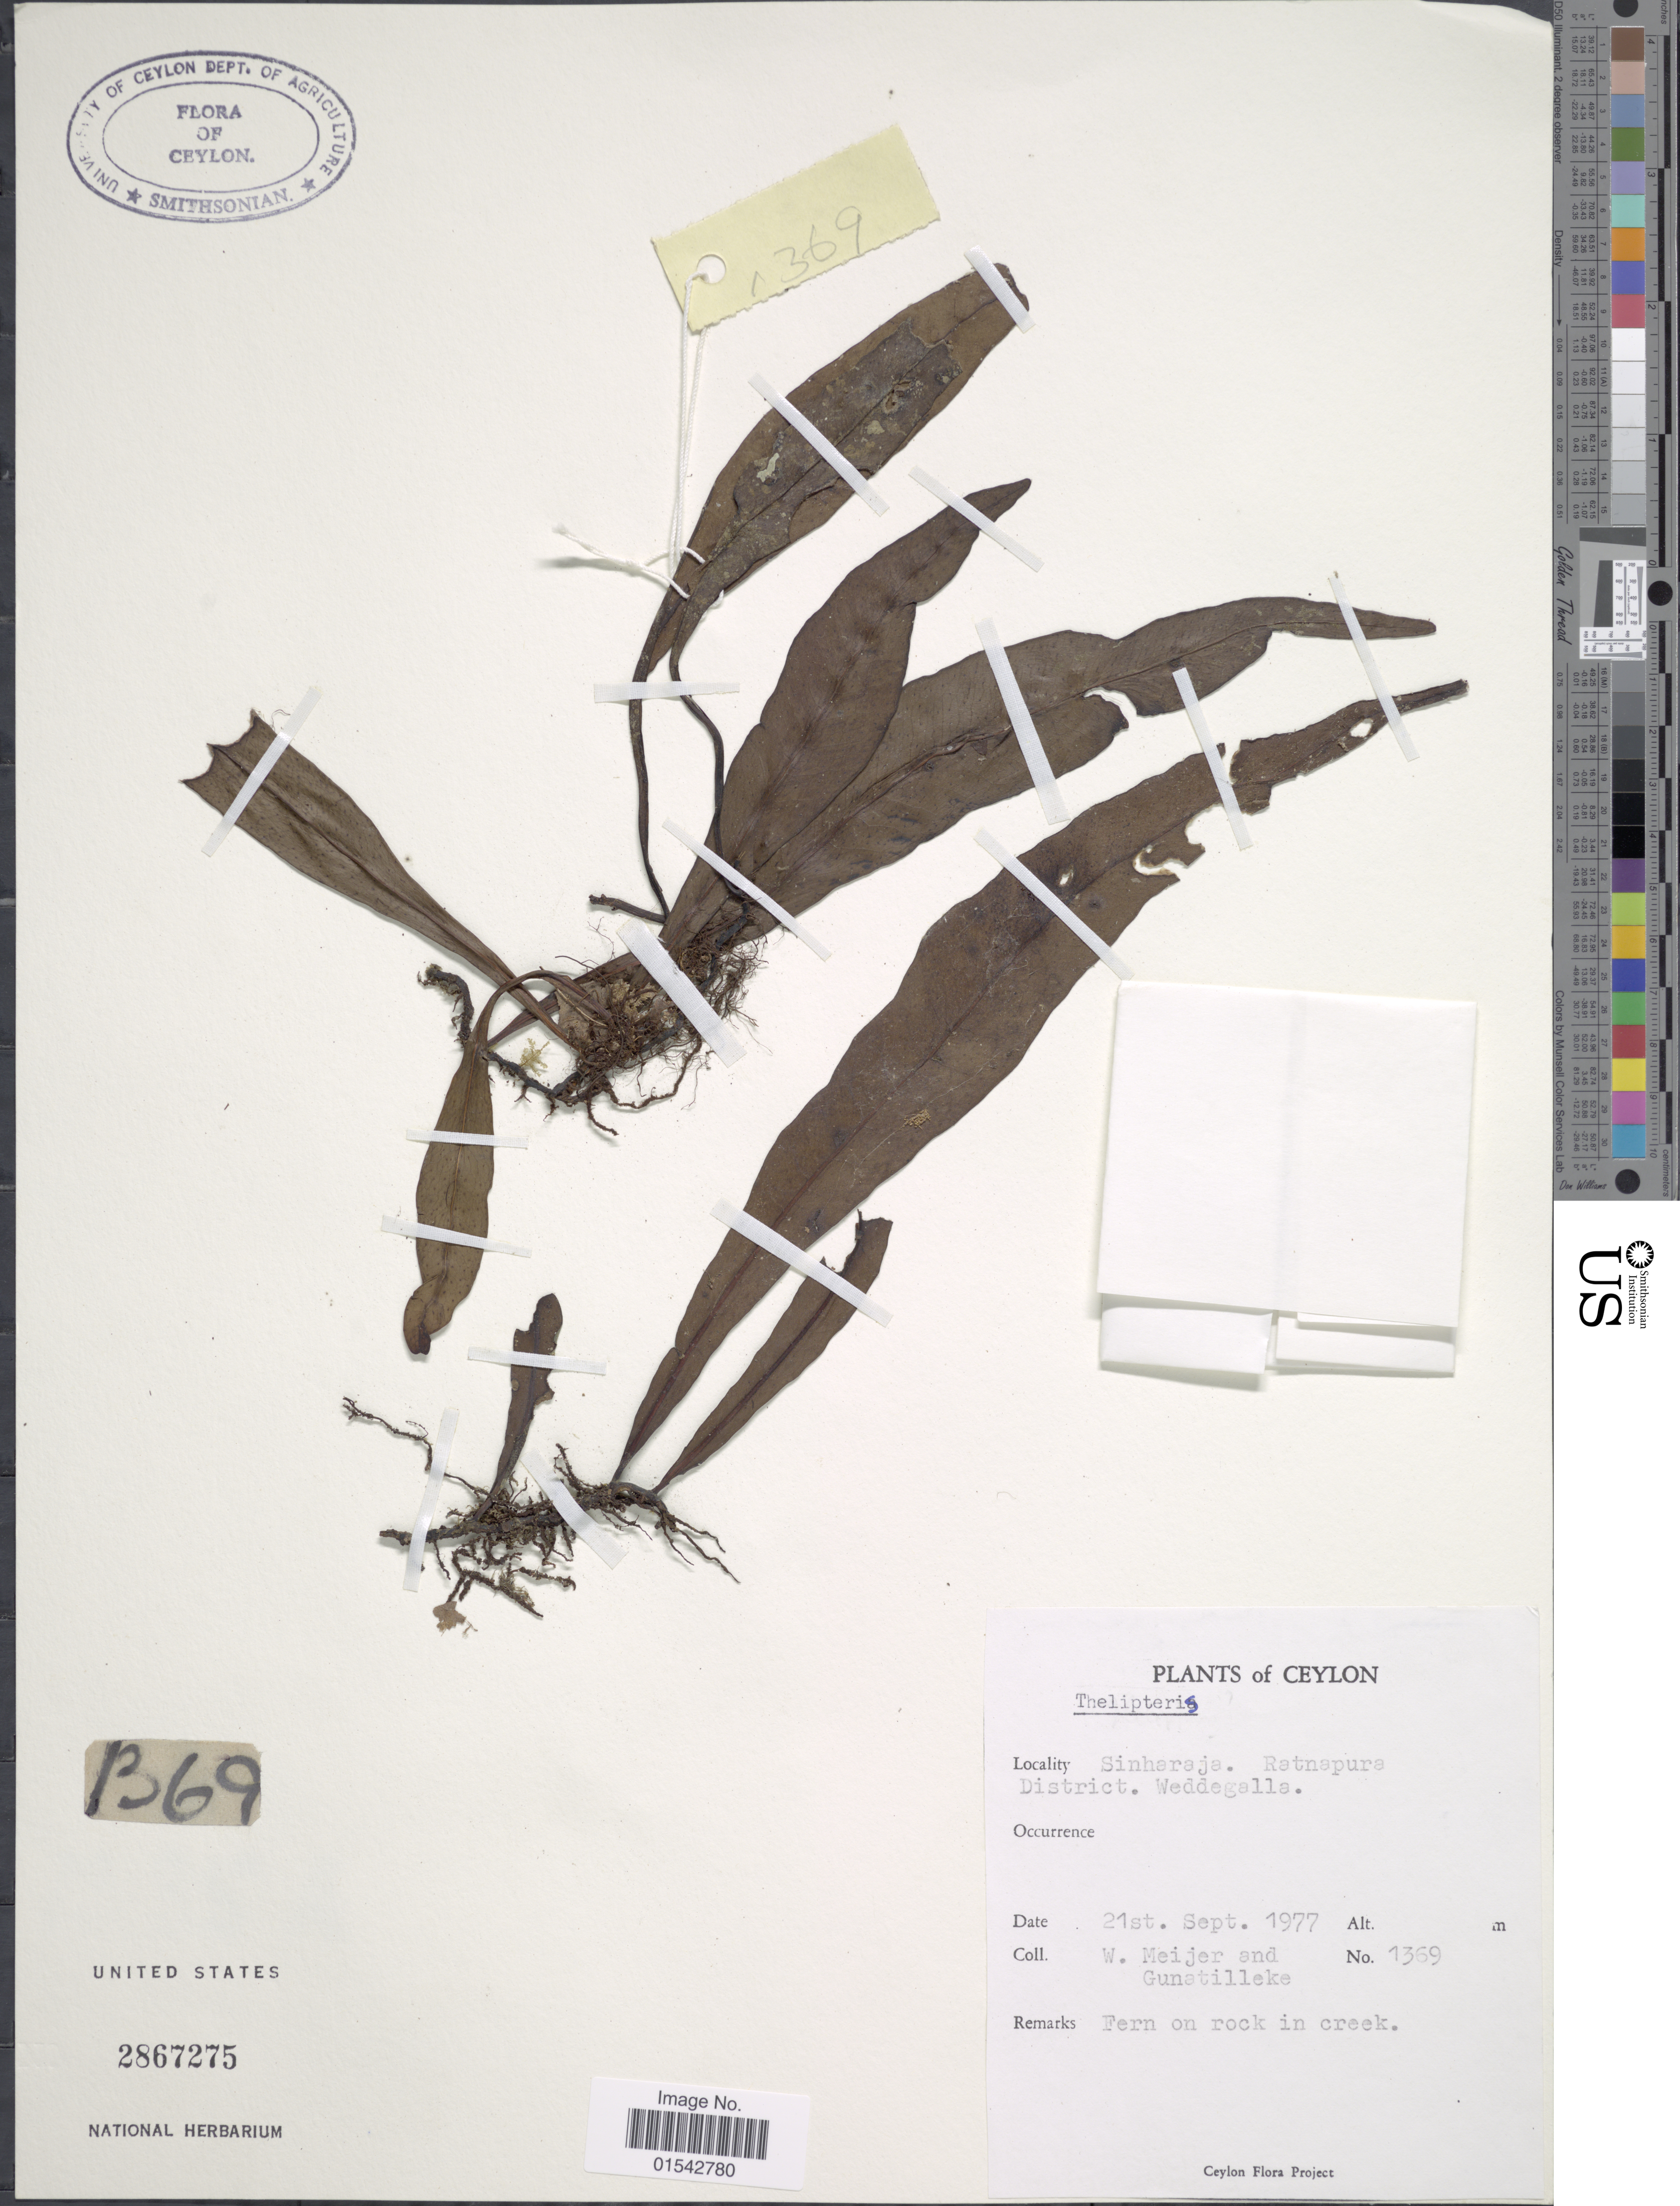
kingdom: Plantae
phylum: Tracheophyta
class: Polypodiopsida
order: Polypodiales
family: Thelypteridaceae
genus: Cyclosorus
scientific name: Cyclosorus sp.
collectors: W. Meijer & -- Gunatilleke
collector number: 1369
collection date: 1977-09-21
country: Sri Lanka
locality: Ceylon, Sinharaja, Ratnapura District, Weddegalla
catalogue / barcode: US 2867275